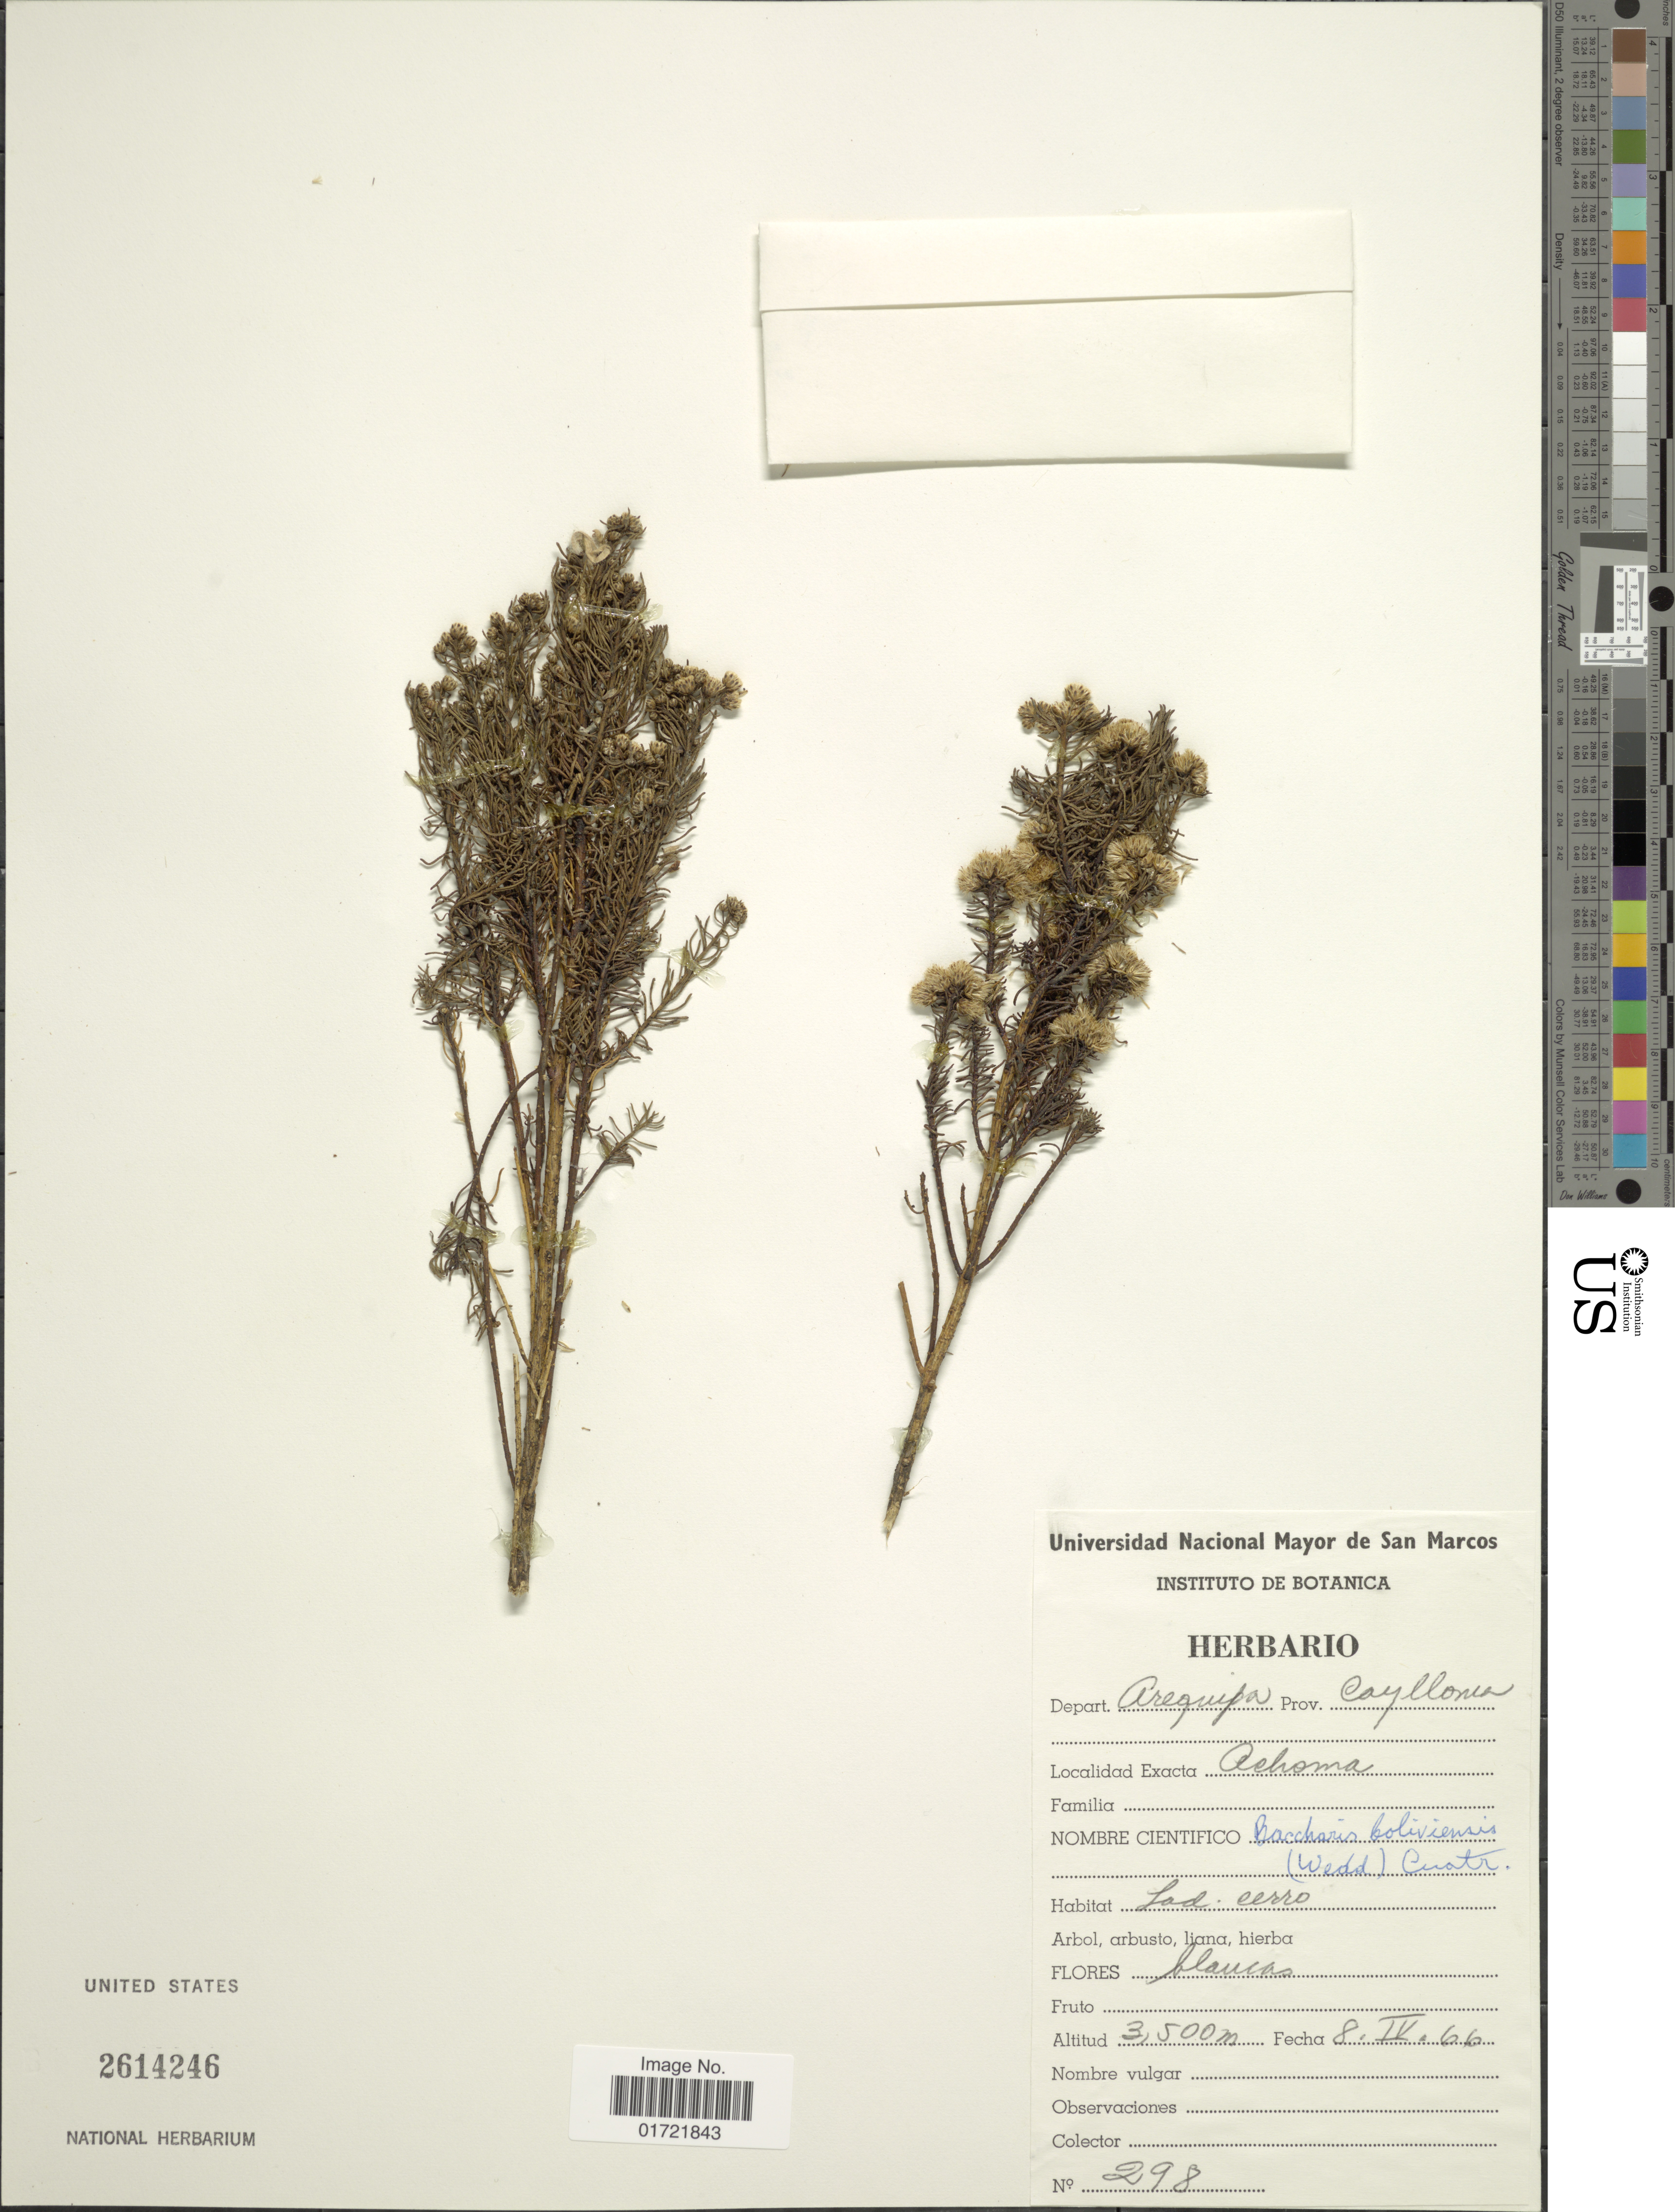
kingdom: Plantae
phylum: Tracheophyta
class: Magnoliopsida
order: Asterales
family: Asteraceae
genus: Baccharis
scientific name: Baccharis bolivensis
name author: (Wedd.) Cabrera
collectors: Instituto de Botanica (Sao Paulo)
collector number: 298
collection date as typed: Transcribed d/m/y: 8/4/66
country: Peru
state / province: Arequipa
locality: Prov. Cayllonia, Achoma.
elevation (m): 3500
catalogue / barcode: US 2614246